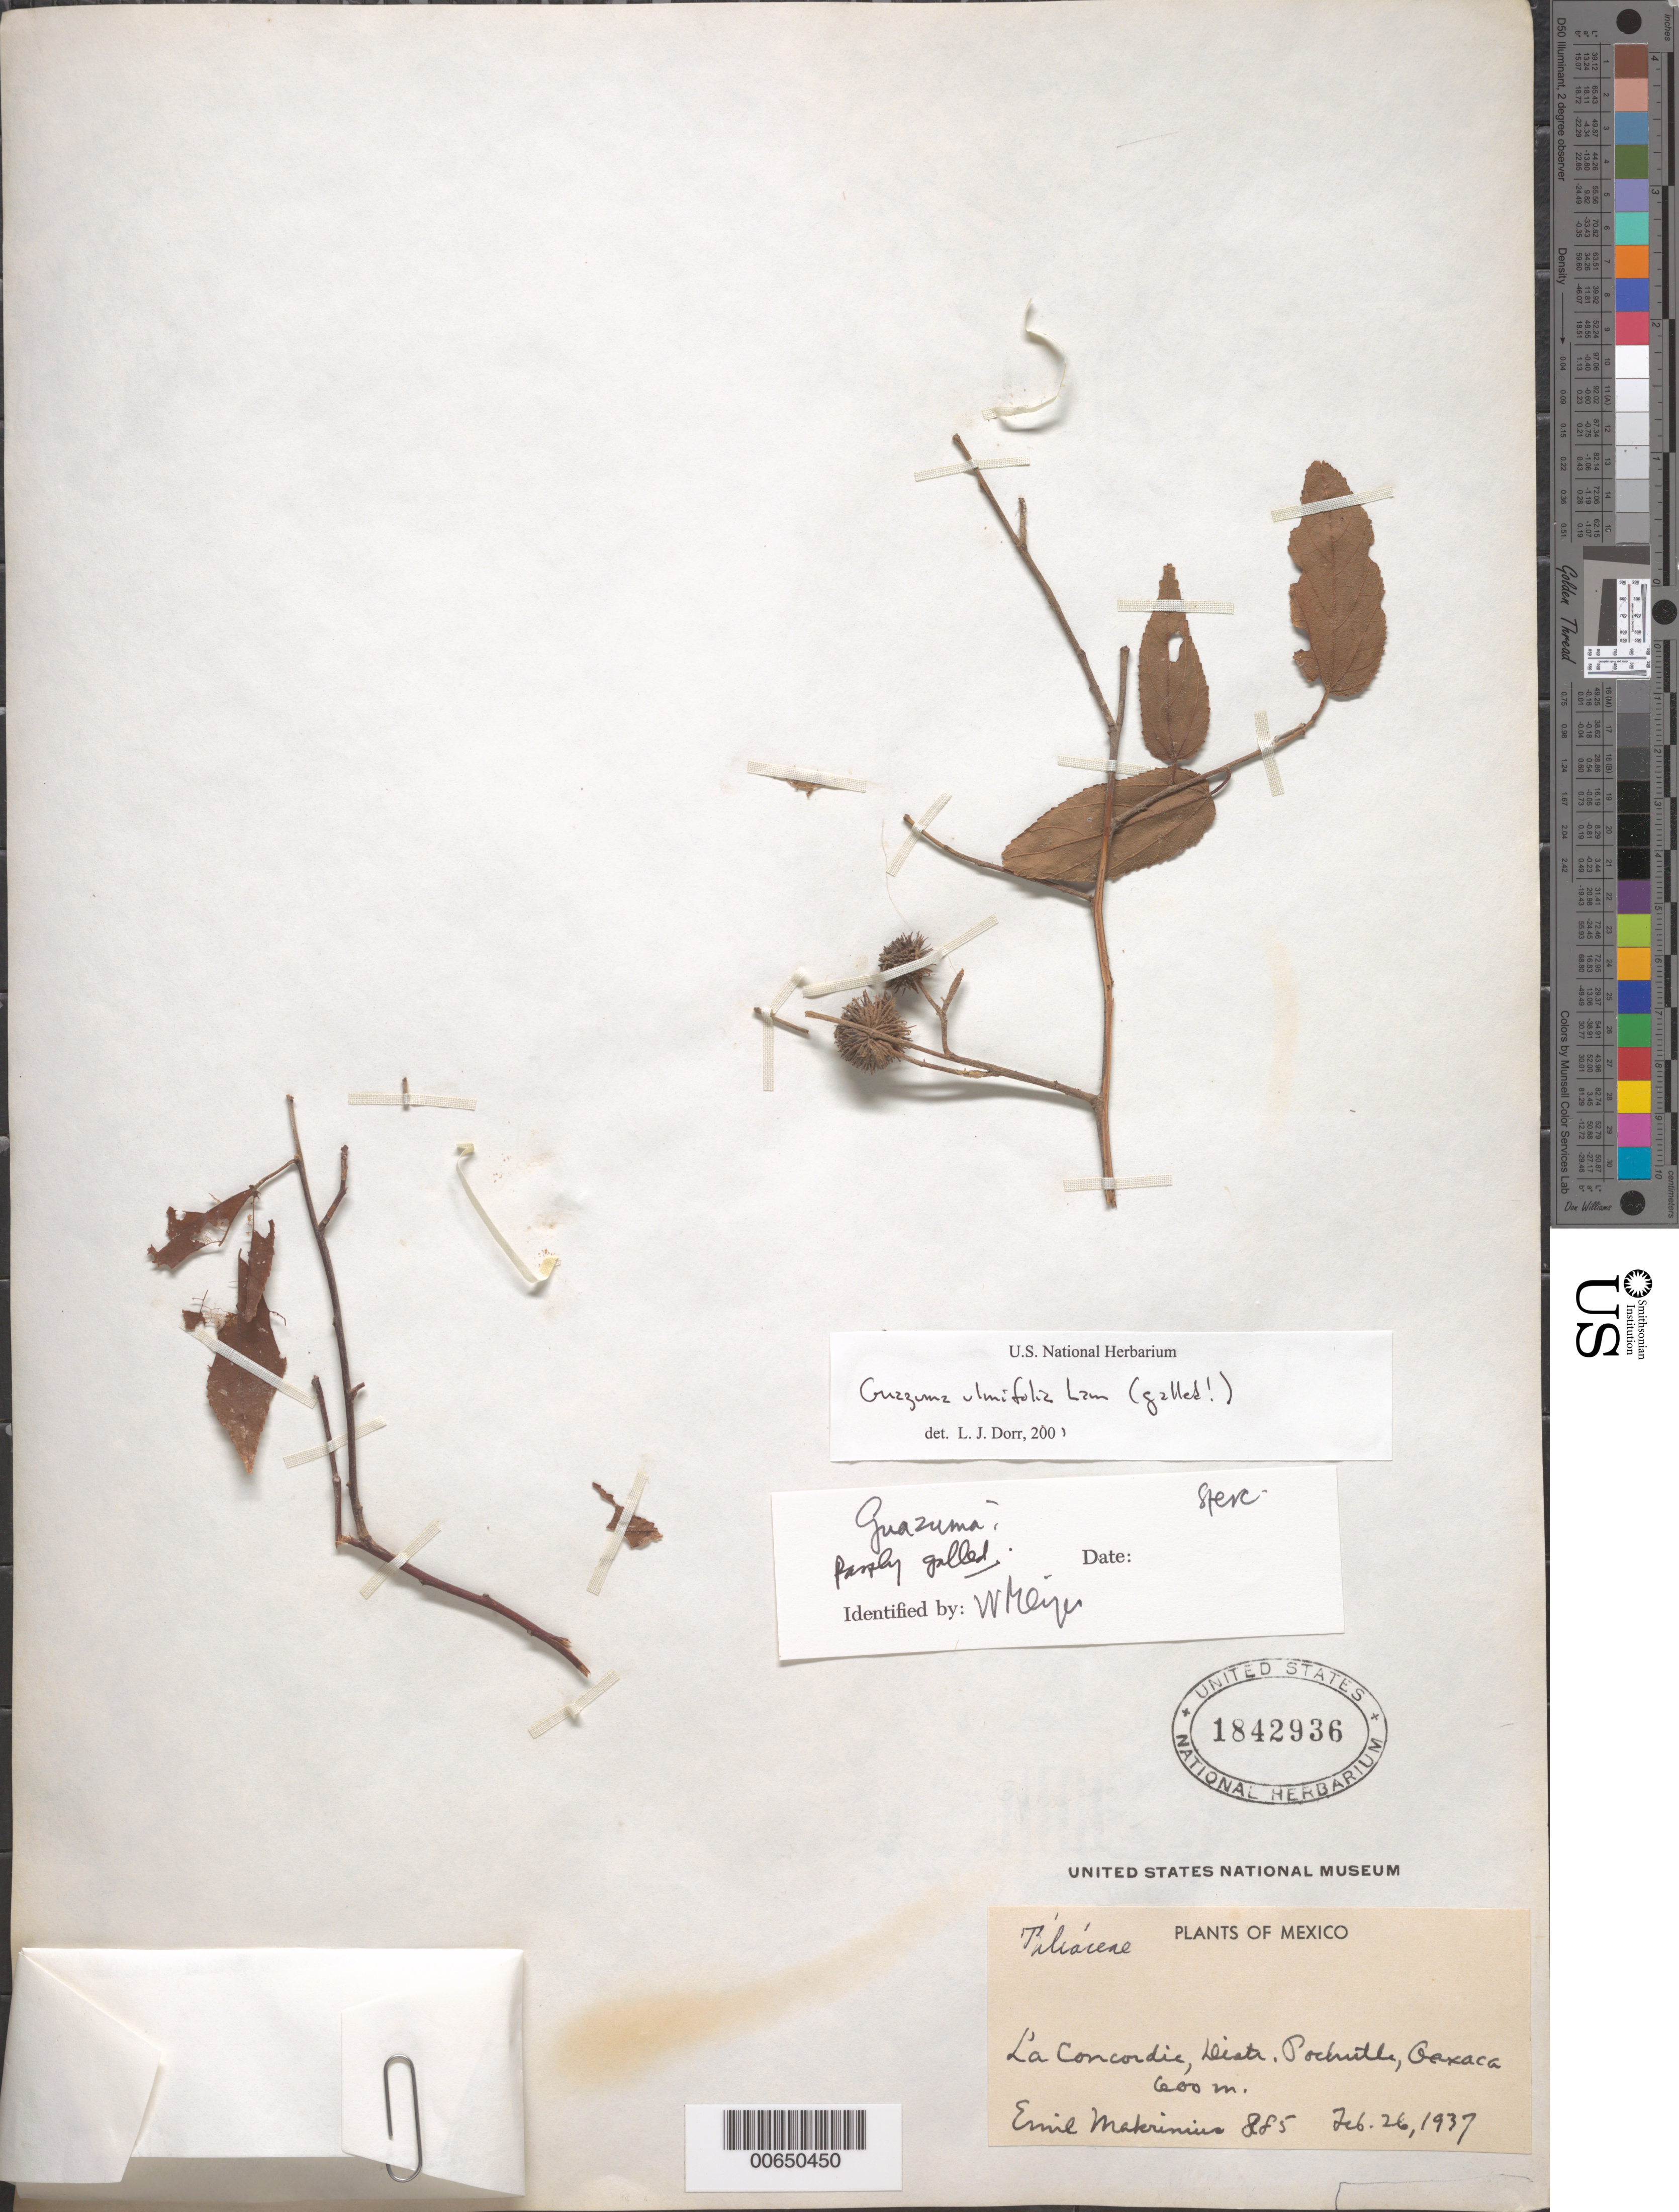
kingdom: Plantae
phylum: Tracheophyta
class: Magnoliopsida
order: Malvales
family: Malvaceae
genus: Guazuma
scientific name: Guazuma ulmifolia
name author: Lam.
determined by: Dorr, L. J., (BOT), Smithsonian Institution - National Museum of Natural History (UNITED STATES)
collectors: E. Makrinius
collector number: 885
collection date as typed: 26 Feb 1937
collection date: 1937-02-26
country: Mexico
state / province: Oaxaca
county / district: Pochutla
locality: La Concordia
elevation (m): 600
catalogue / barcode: US 1842936